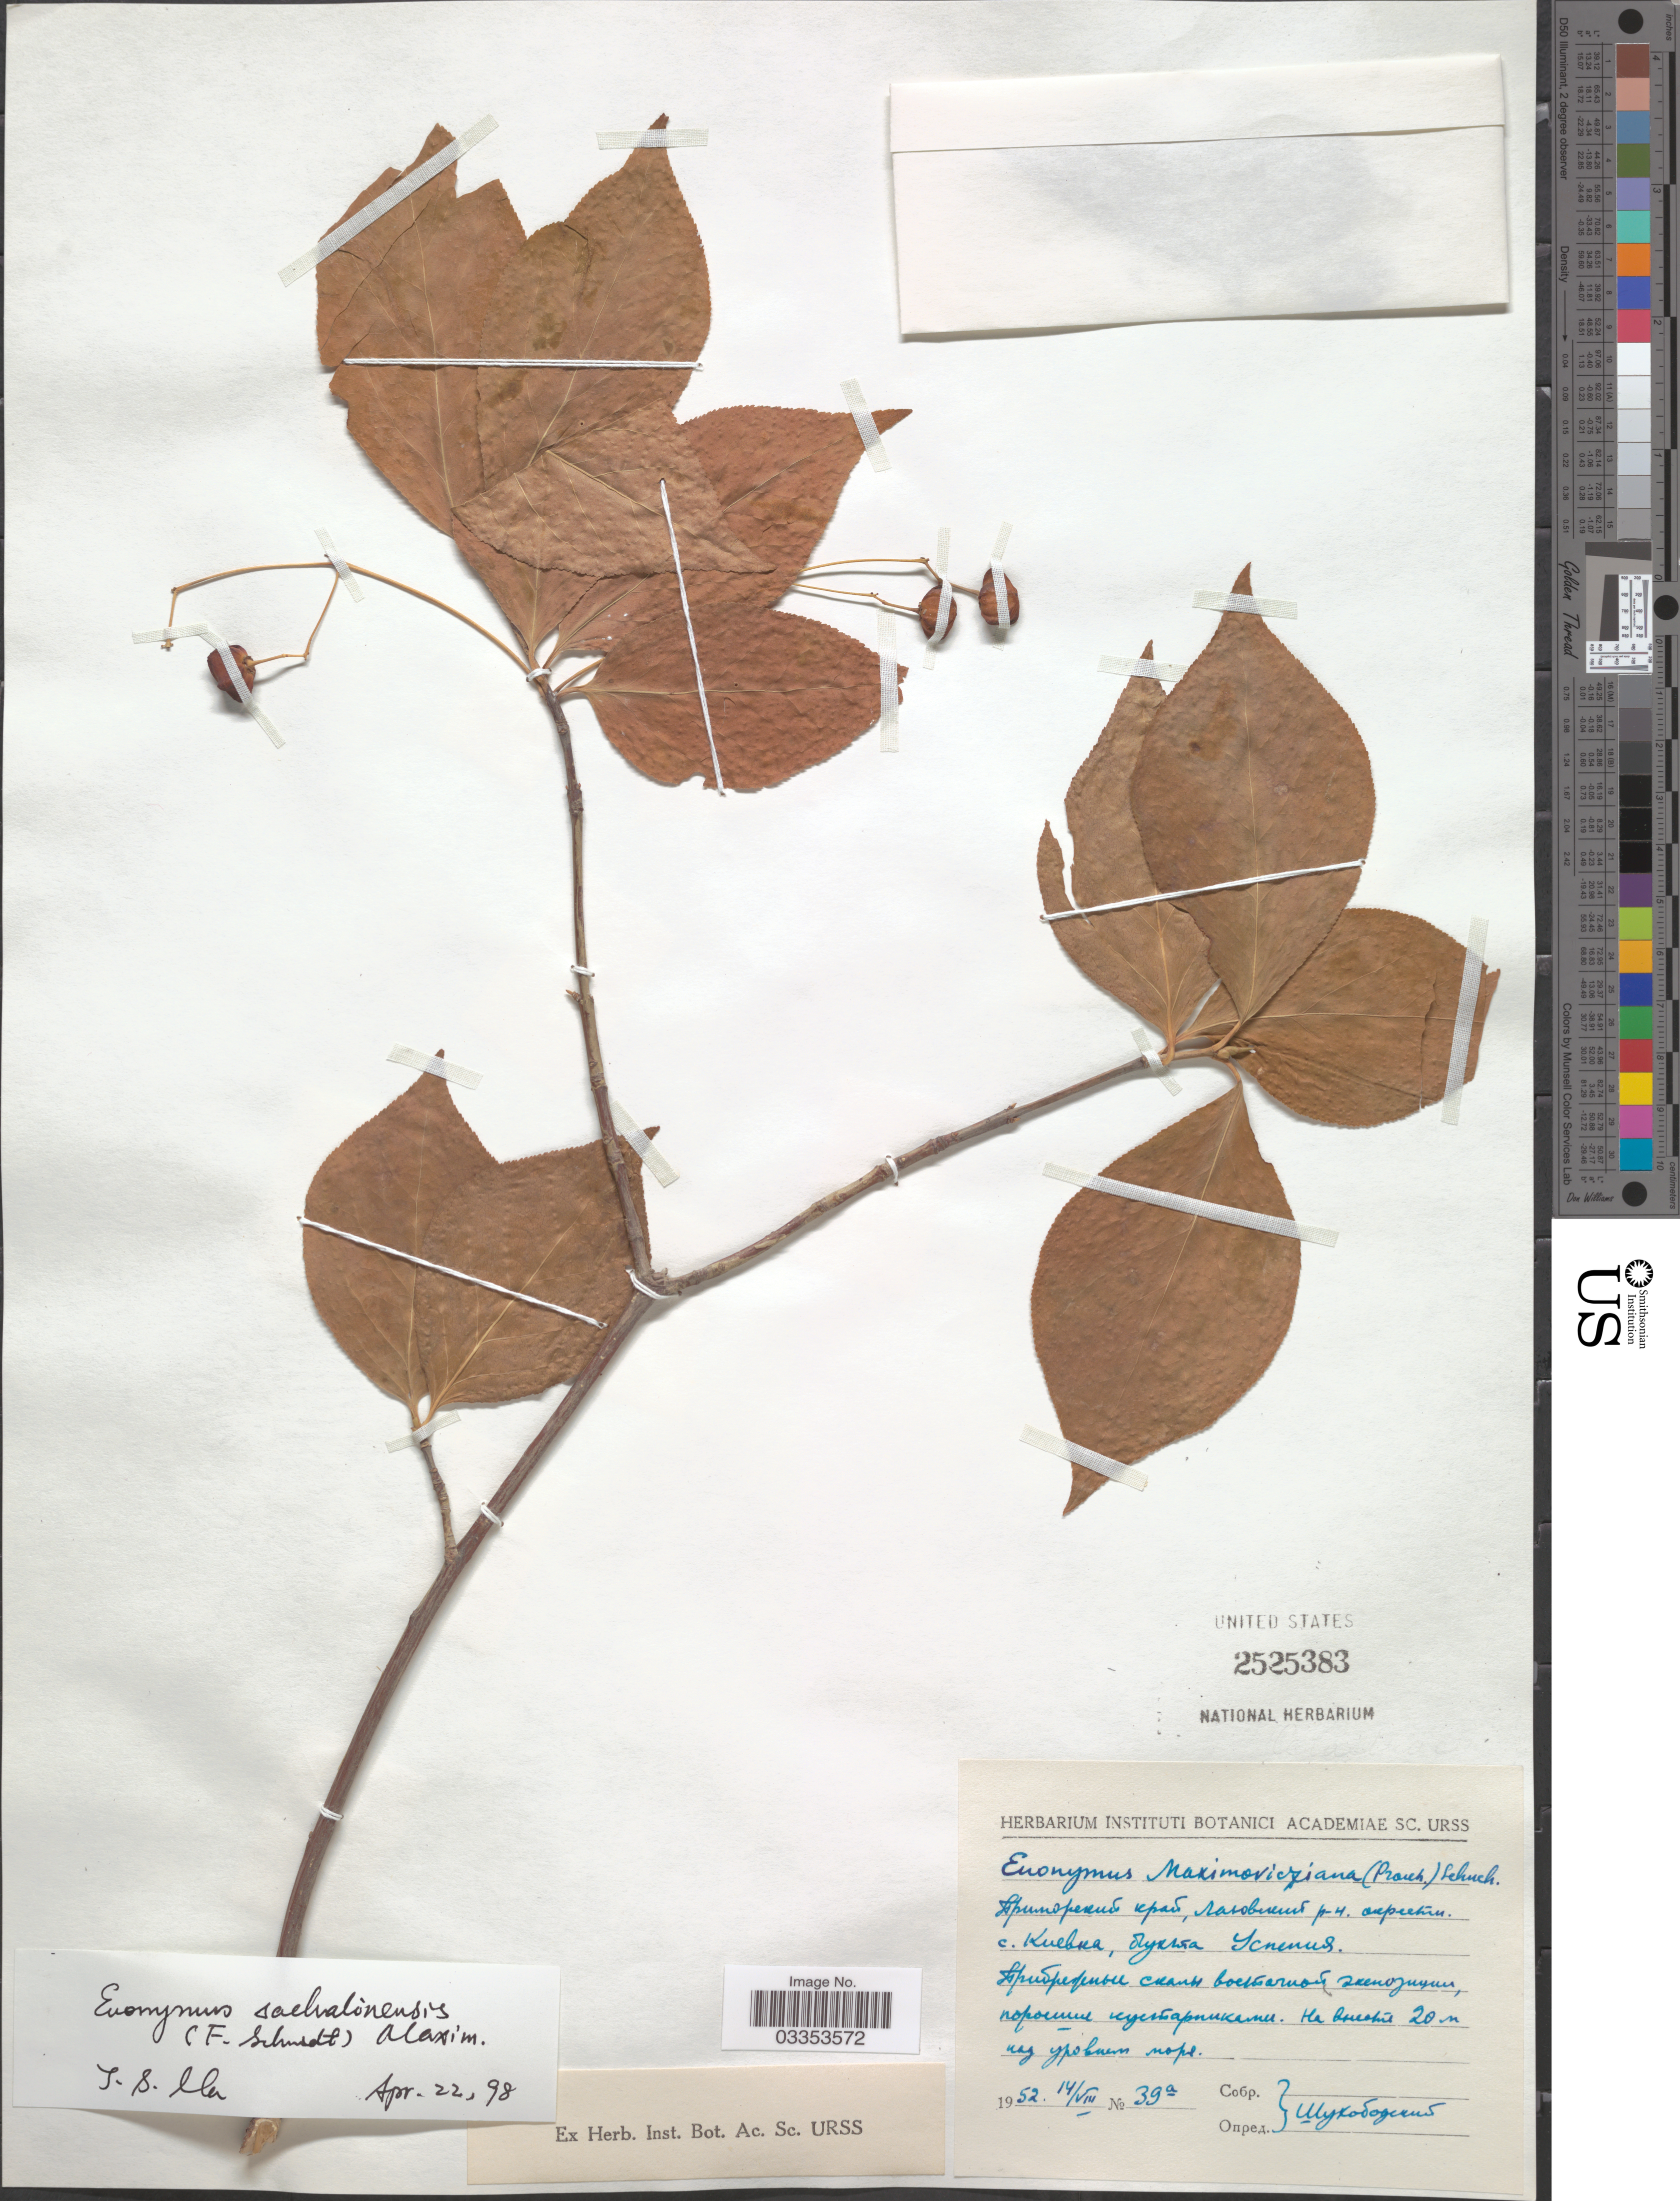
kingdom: Plantae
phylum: Tracheophyta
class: Magnoliopsida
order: Celastrales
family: Celastraceae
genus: Euonymus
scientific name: Euonymus sachalinensis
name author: (F. Schmidt) Maxim.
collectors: Shukobodskiy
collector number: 39a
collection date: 1952-08-14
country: Russian Federation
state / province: Primorsky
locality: Vicinity of Village Kyevka , Bukhta Uspeniya.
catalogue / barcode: US 2525383